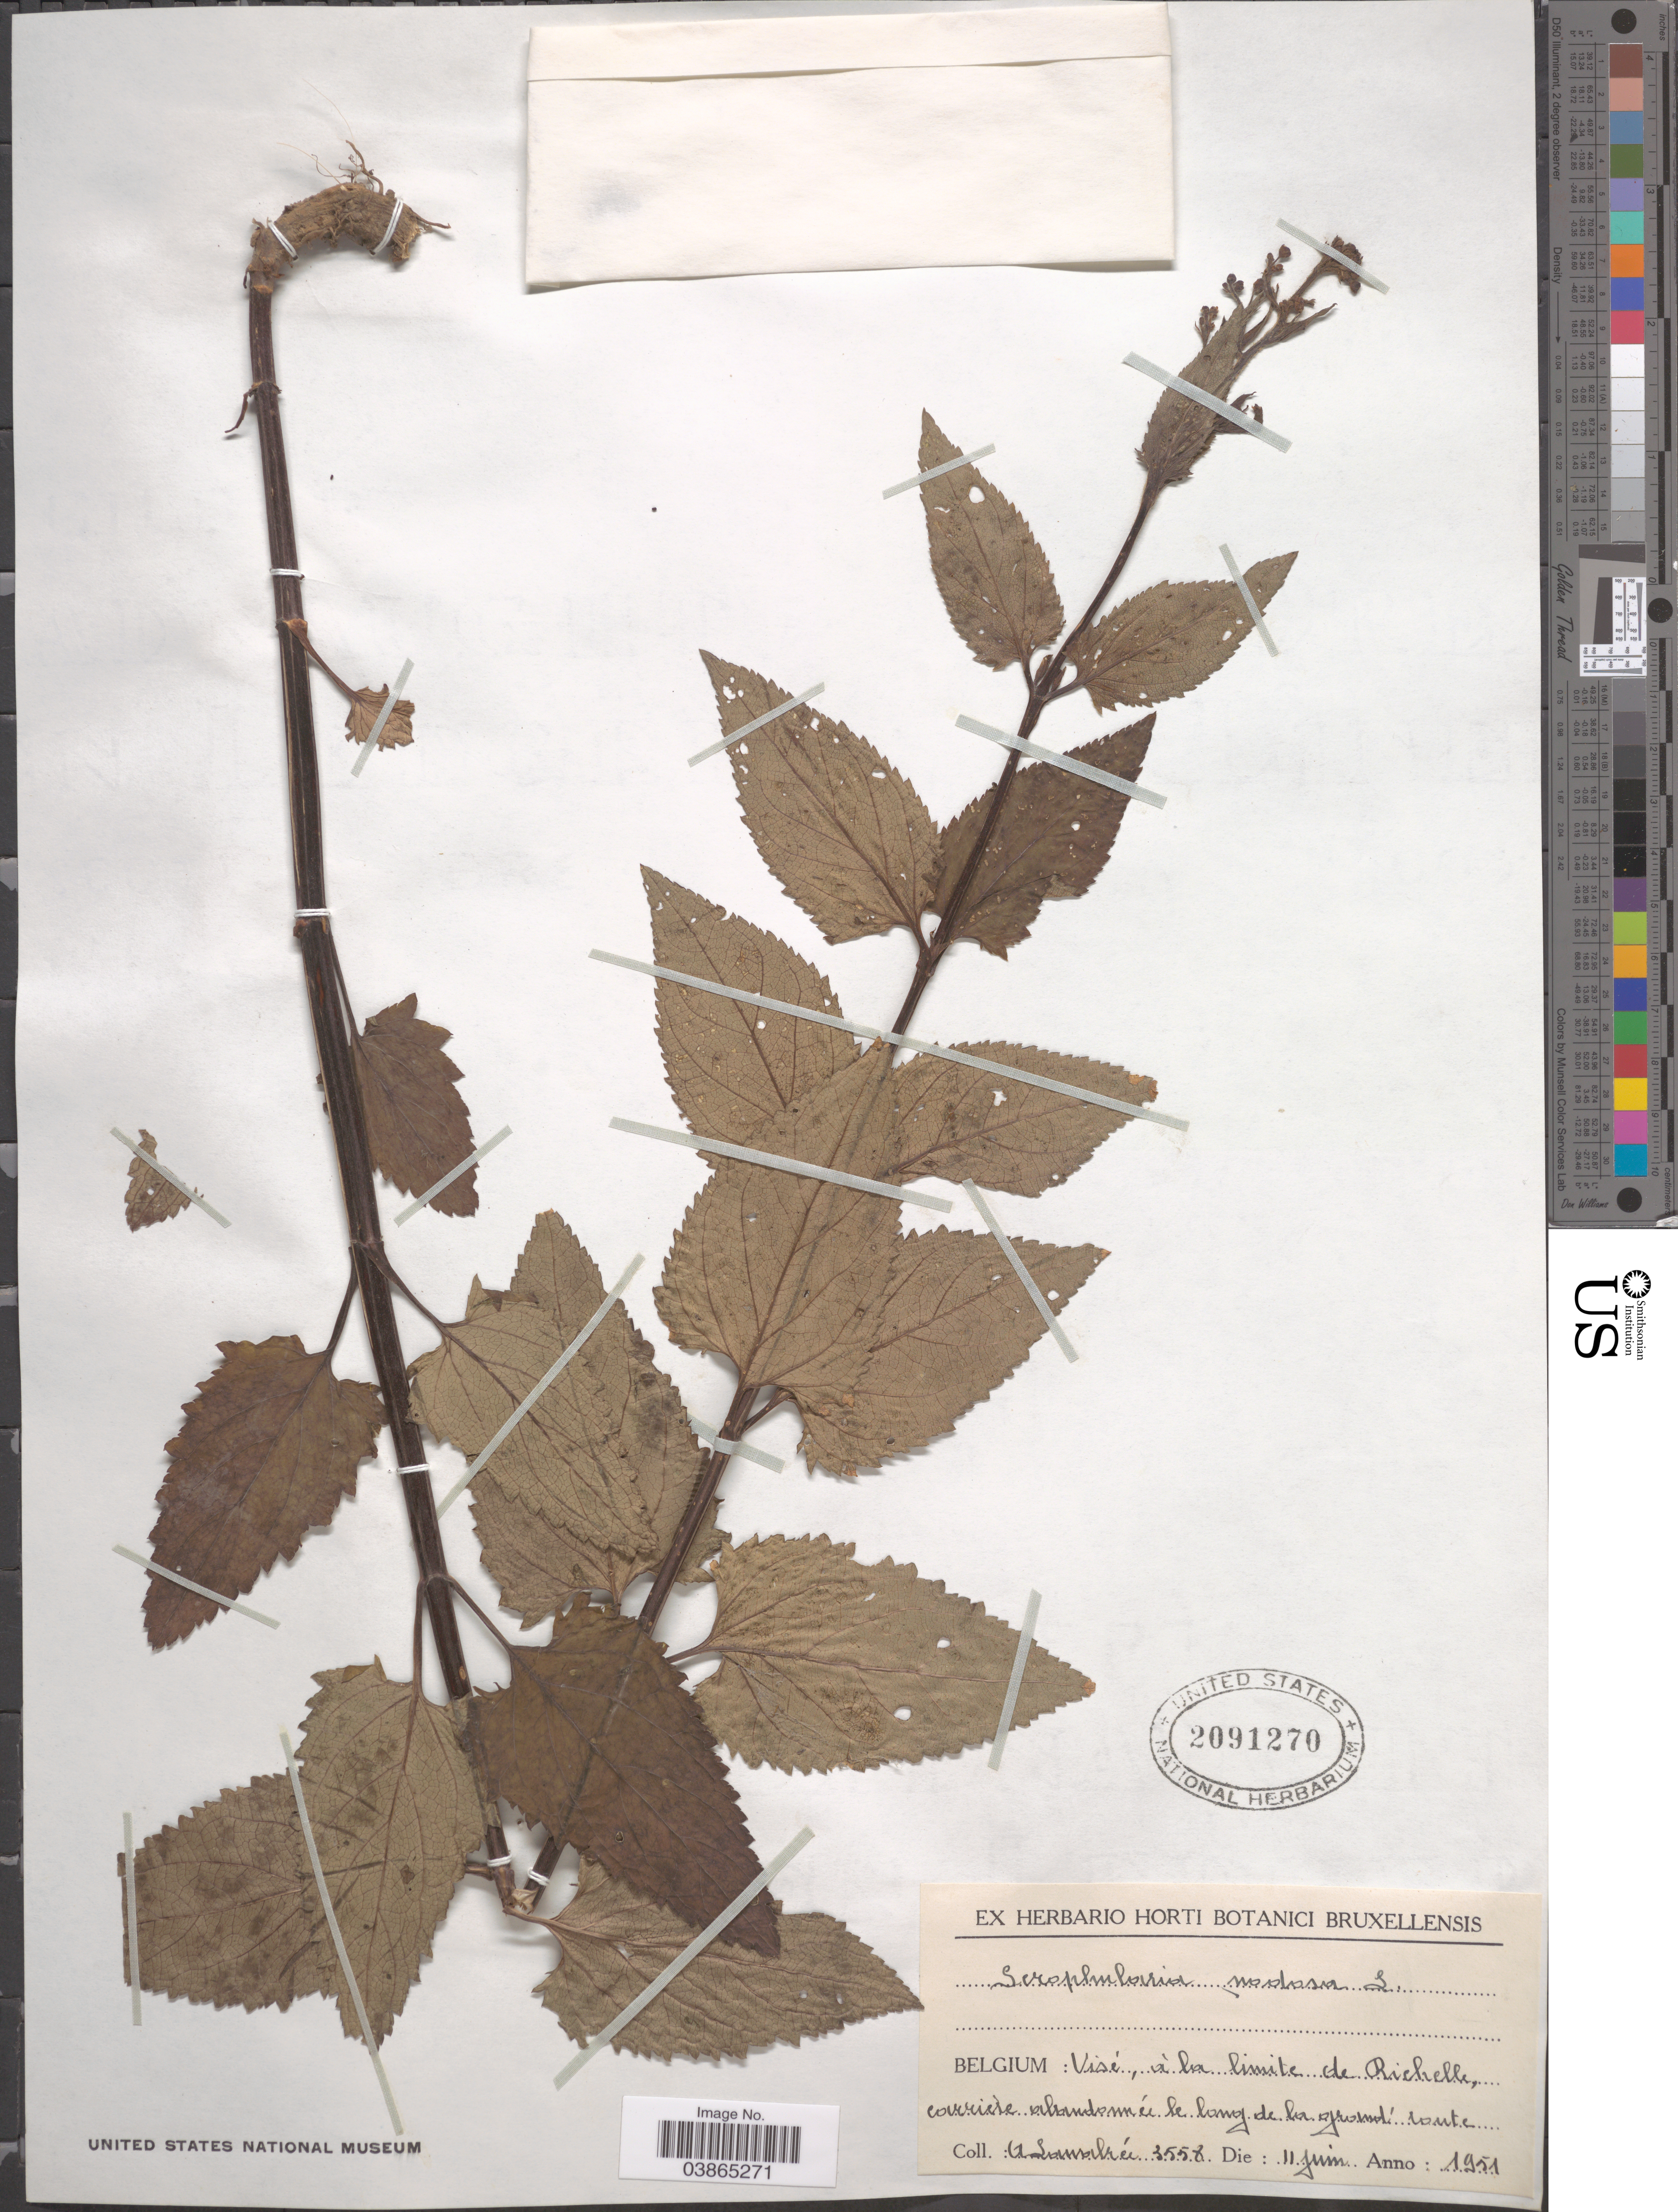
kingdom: Plantae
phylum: Tracheophyta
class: Magnoliopsida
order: Lamiales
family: Scrophulariaceae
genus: Scrophularia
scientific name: Scrophularia nodosa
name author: L.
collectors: A. G. Lawalrée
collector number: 3558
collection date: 1951-06-11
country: Belgium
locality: Visé, à la limite de Richelle, carriere abandounée le long de la gromd' [interpreted] route.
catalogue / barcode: US 2091270